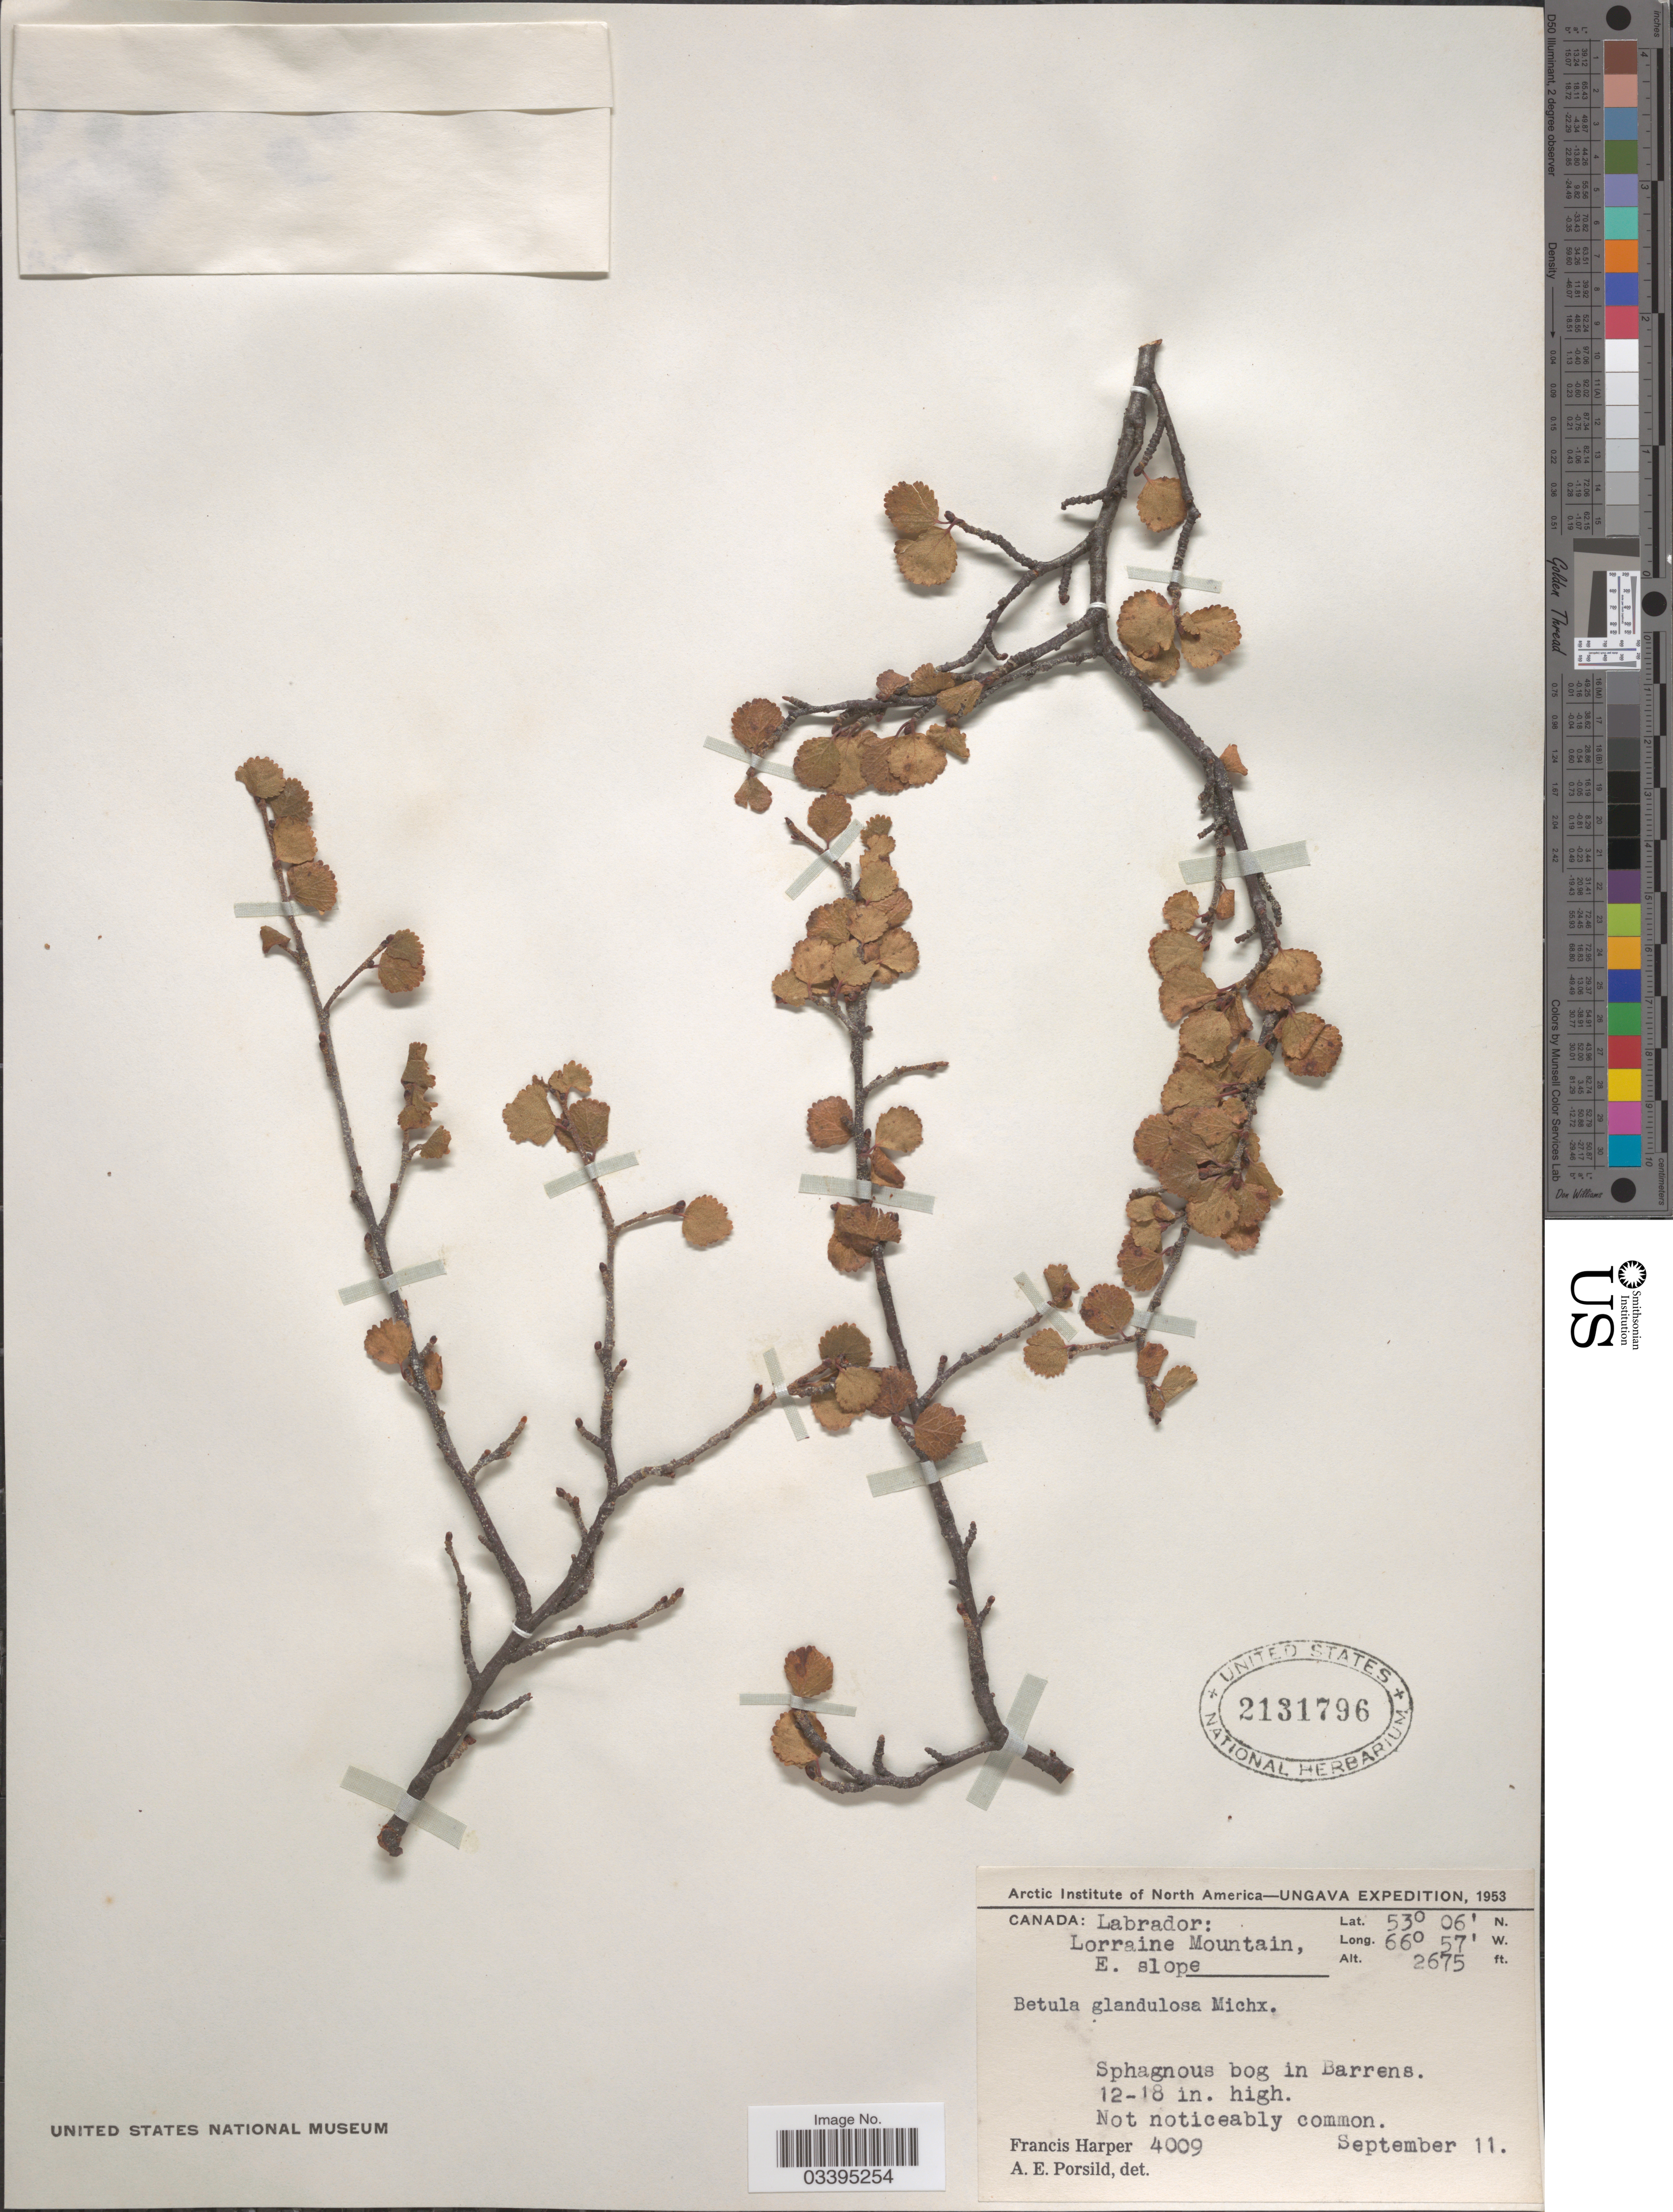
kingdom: Plantae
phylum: Tracheophyta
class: Magnoliopsida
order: Fagales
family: Betulaceae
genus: Betula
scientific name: Betula glandulosa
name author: Michx.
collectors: F. Harper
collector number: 4009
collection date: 1953-09-11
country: Canada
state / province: Newfoundland and Labrador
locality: Ungava. Labrador: Lorraine Mountain, E. slope.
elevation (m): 815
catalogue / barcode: US 2131796